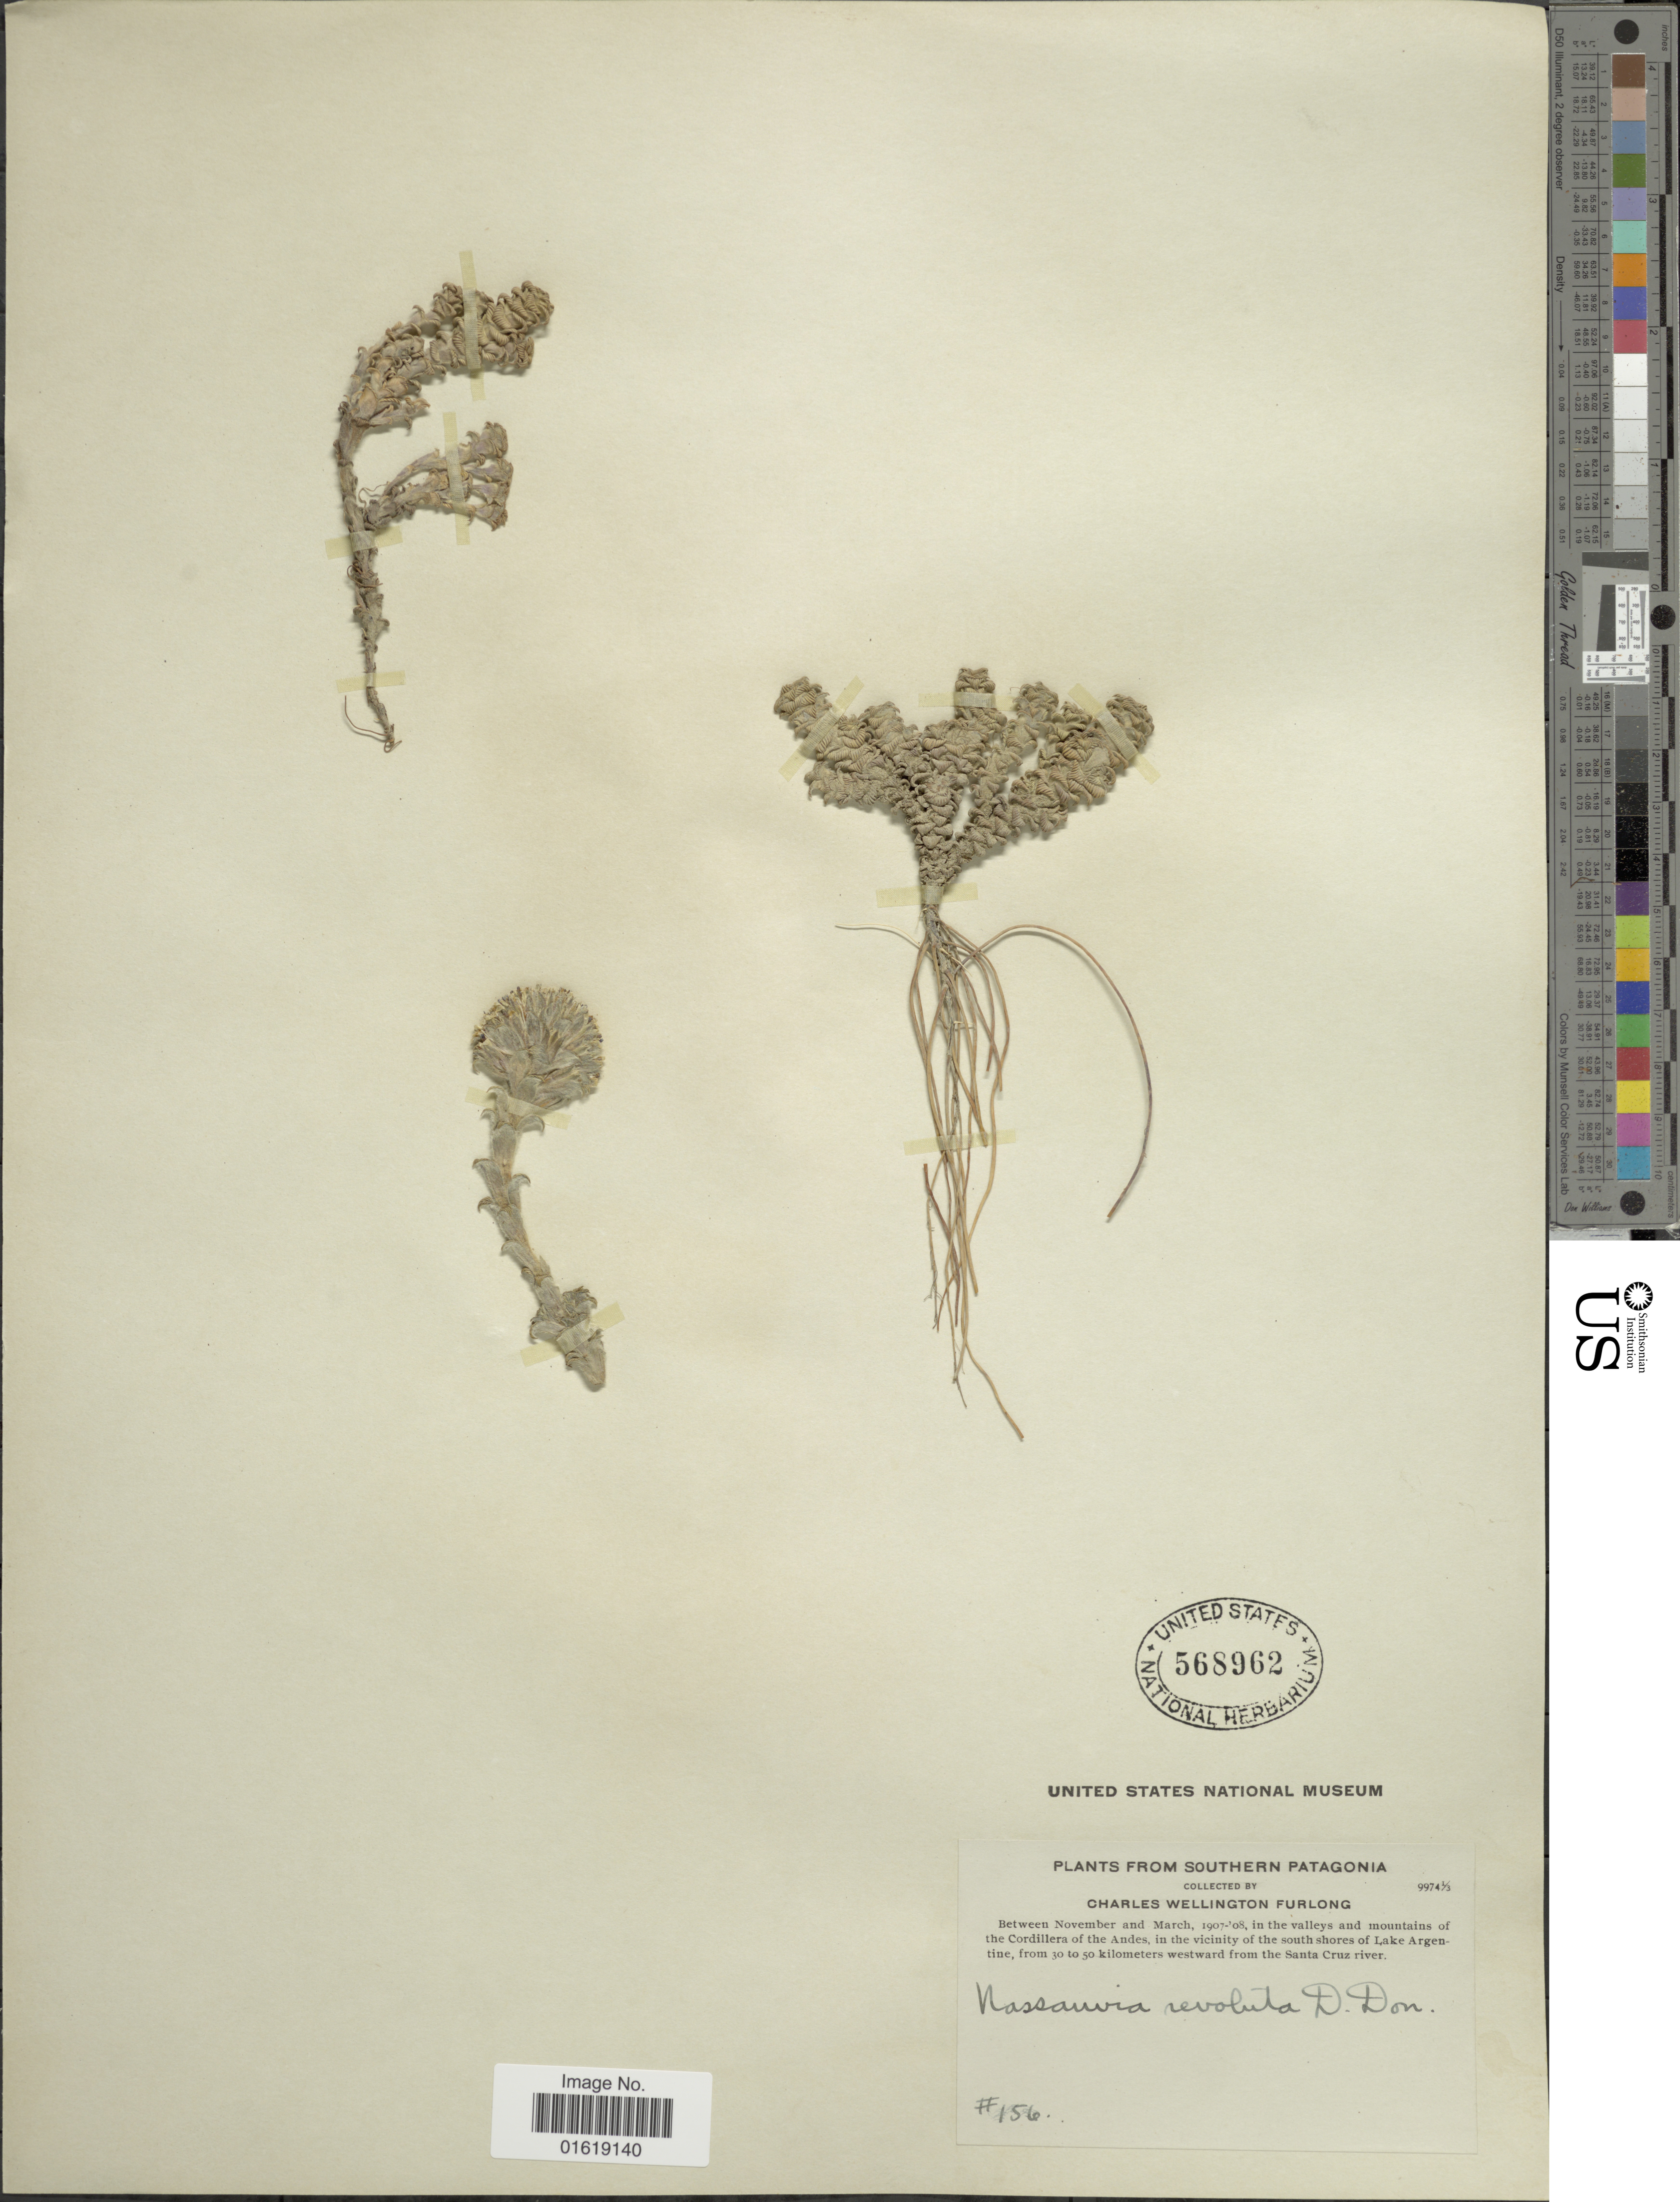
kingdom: Plantae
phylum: Tracheophyta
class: Magnoliopsida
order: Asterales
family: Asteraceae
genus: Nassauvia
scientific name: Nassauvia revoluta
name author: D. Don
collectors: C. Furlong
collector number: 156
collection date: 1907-11/1908-03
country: Argentina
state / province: Santa Cruz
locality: Southern Patagonia. In the valleys and mountains of the Cordillera of the Andes, in the vicinity of the south shores of Lake Argentine, from 30 to 50 kilometers westward from the Santa Cruz river.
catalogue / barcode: US 568962